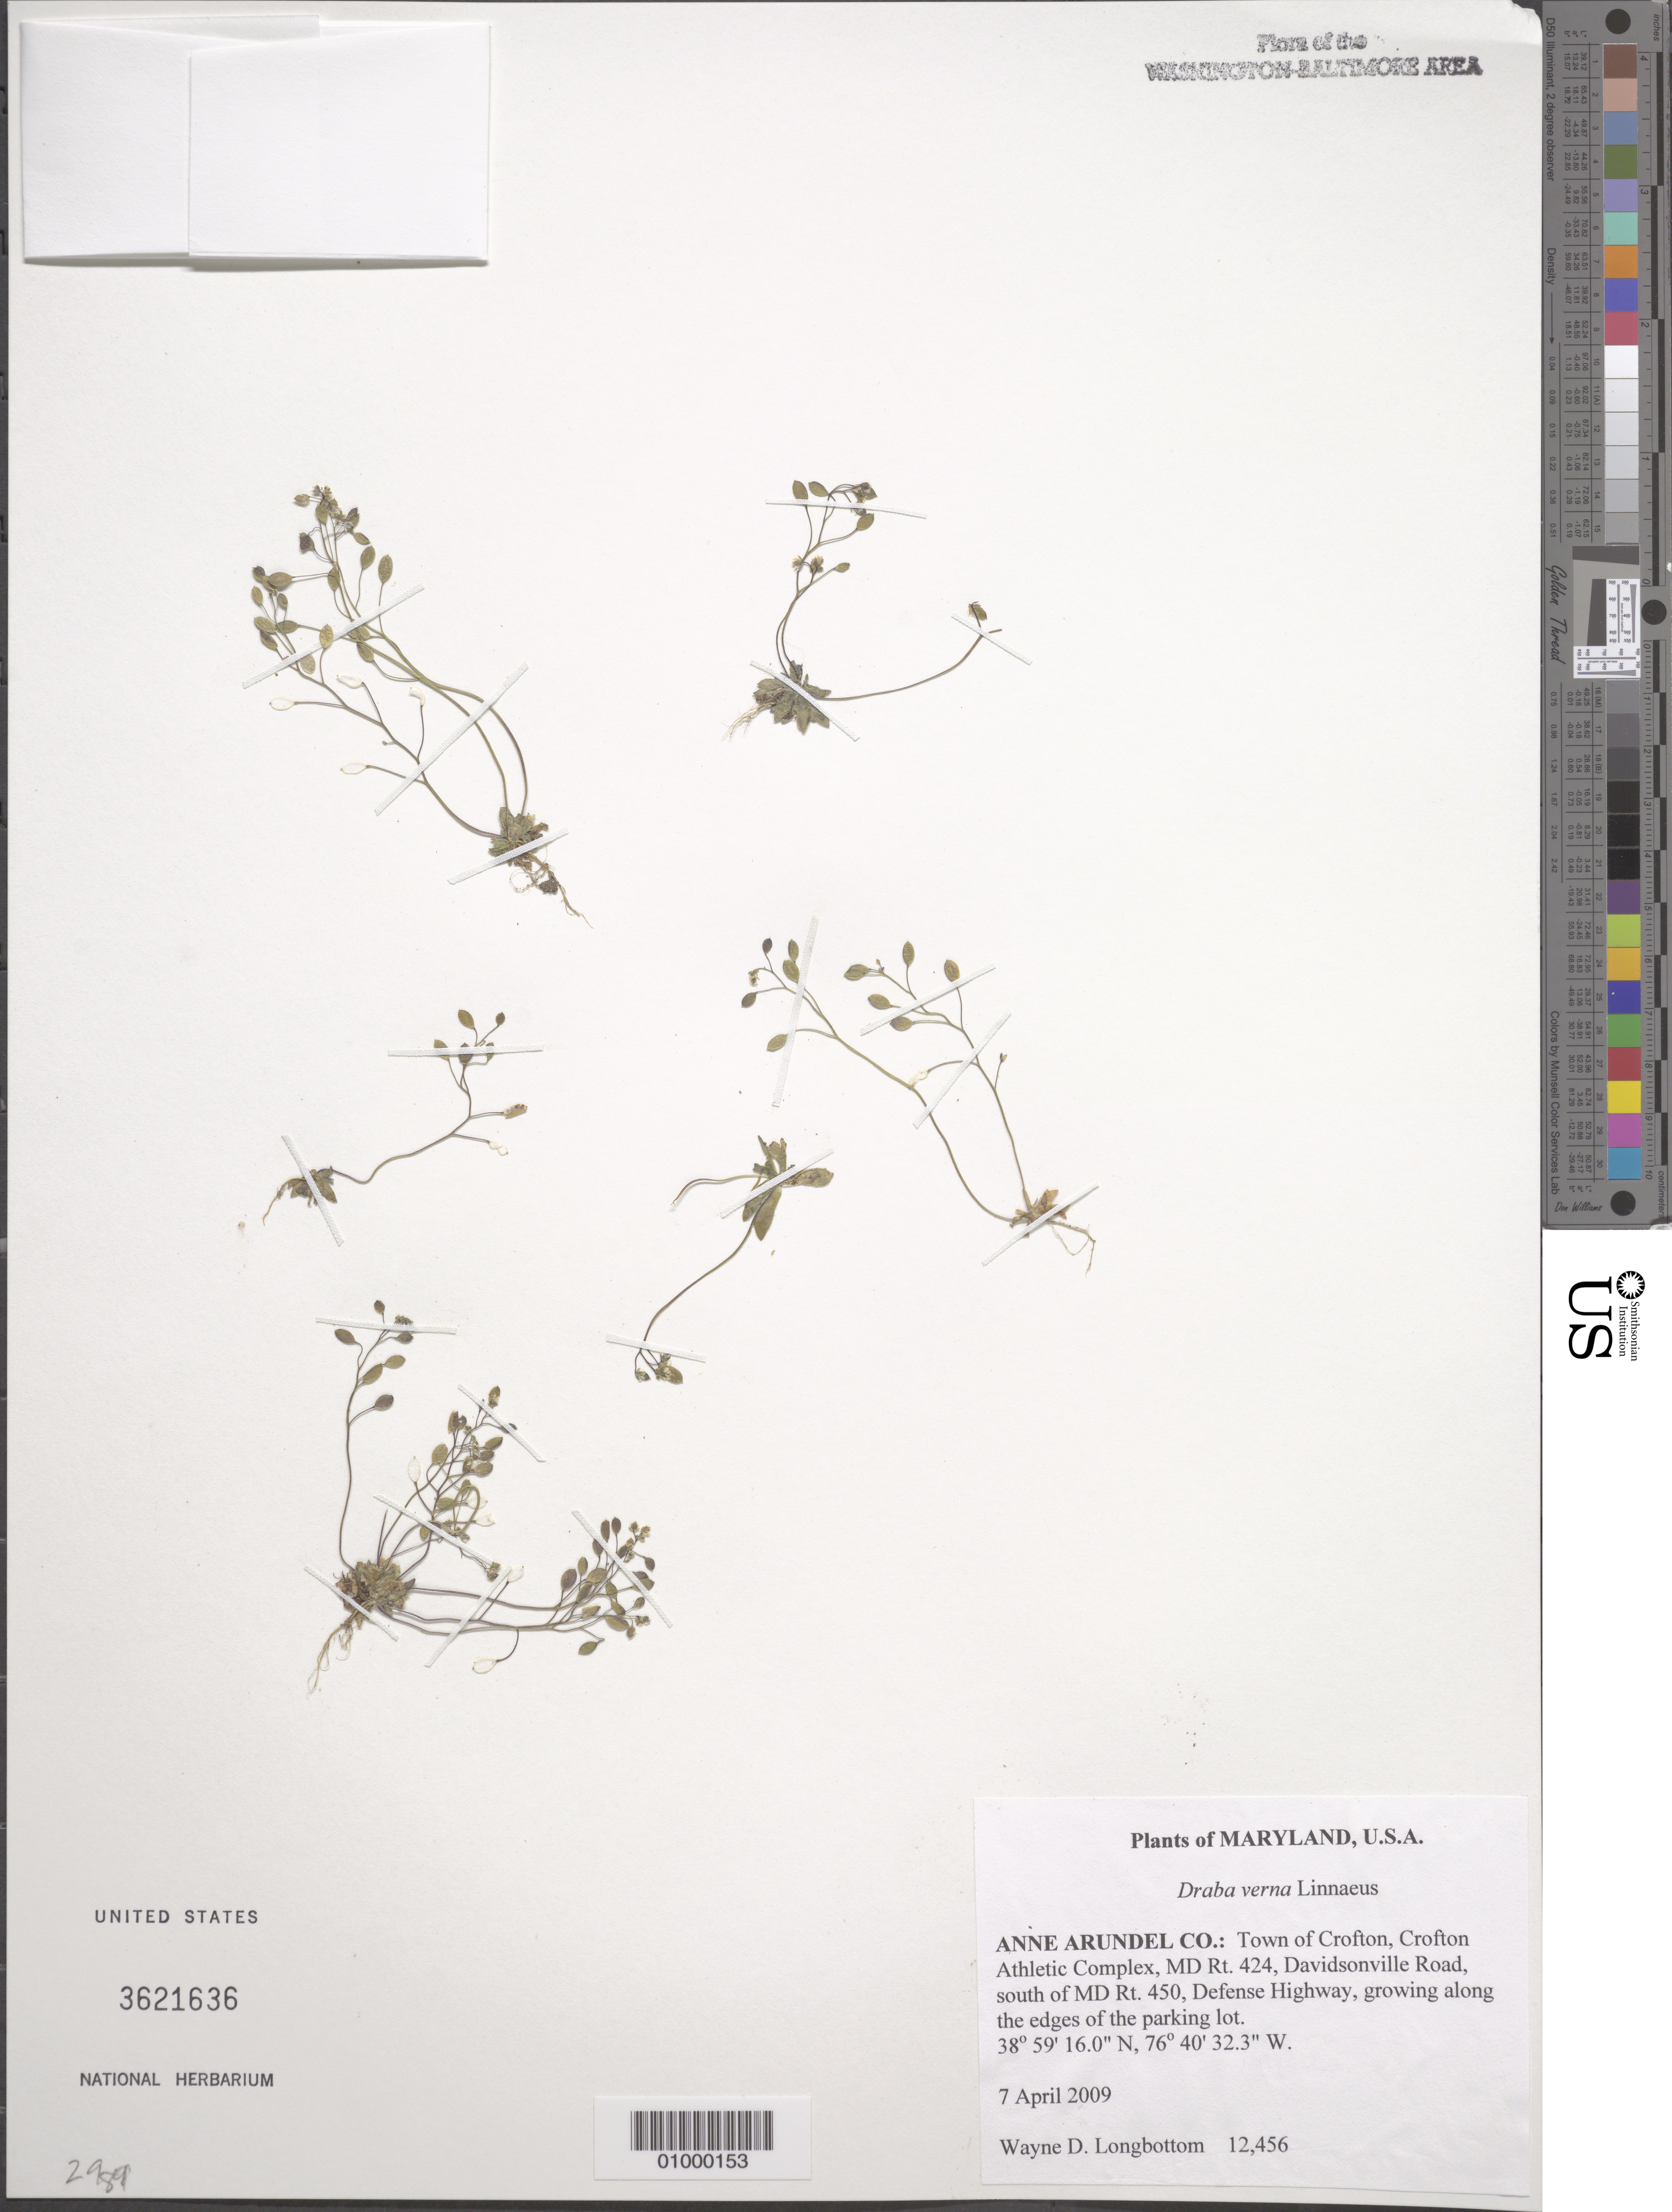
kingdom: Plantae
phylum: Tracheophyta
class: Magnoliopsida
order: Brassicales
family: Brassicaceae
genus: Draba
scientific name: Draba verna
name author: L.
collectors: W. D. Longbottom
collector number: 12455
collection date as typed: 7 April 2009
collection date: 2009-04-07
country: United States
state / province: Maryland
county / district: Anne Arundel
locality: Town of Crofton, Crofton Athletic Complex, MD Rt. 424, Davidsonville Road, south of MD Rt. 450, Defense Highway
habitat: growing along the edges of the parking lot.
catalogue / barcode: US 3621636